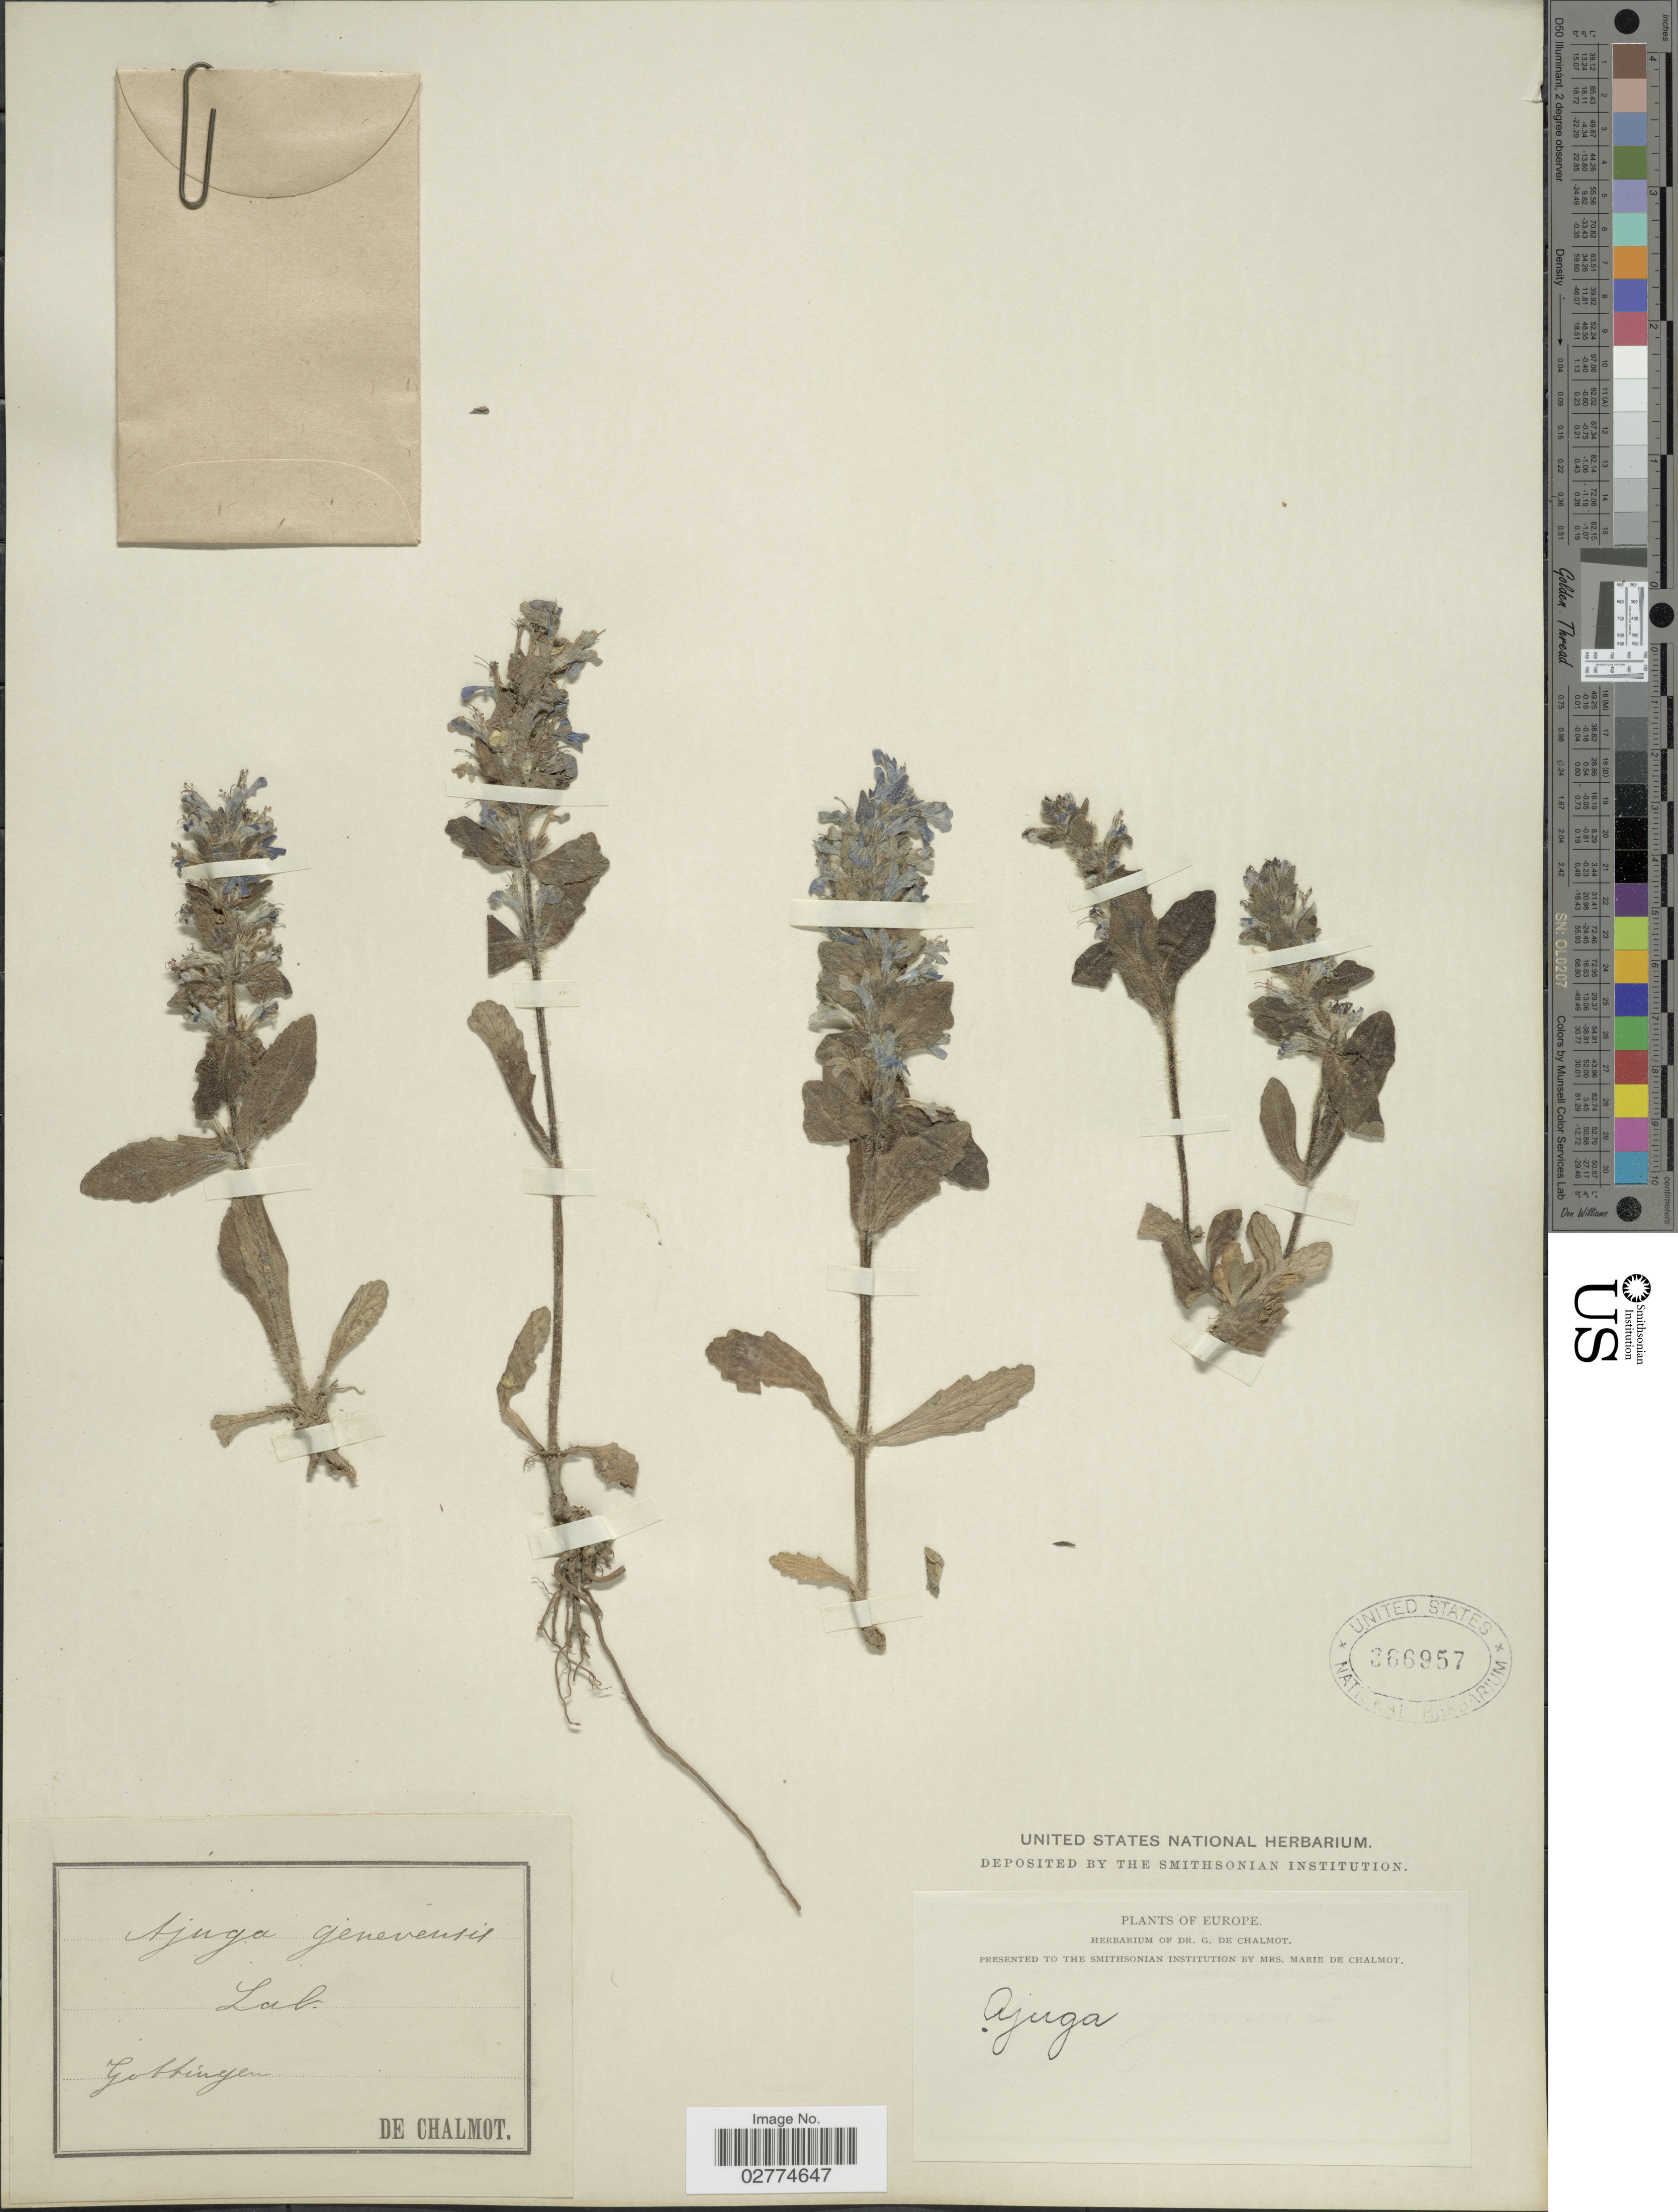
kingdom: Plantae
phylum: Tracheophyta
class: Magnoliopsida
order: Lamiales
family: Lamiaceae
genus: Ajuga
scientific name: Ajuga genevensis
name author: L.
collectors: G. de Chalmot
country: Germany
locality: Gottingen. Europe.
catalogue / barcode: US 366957